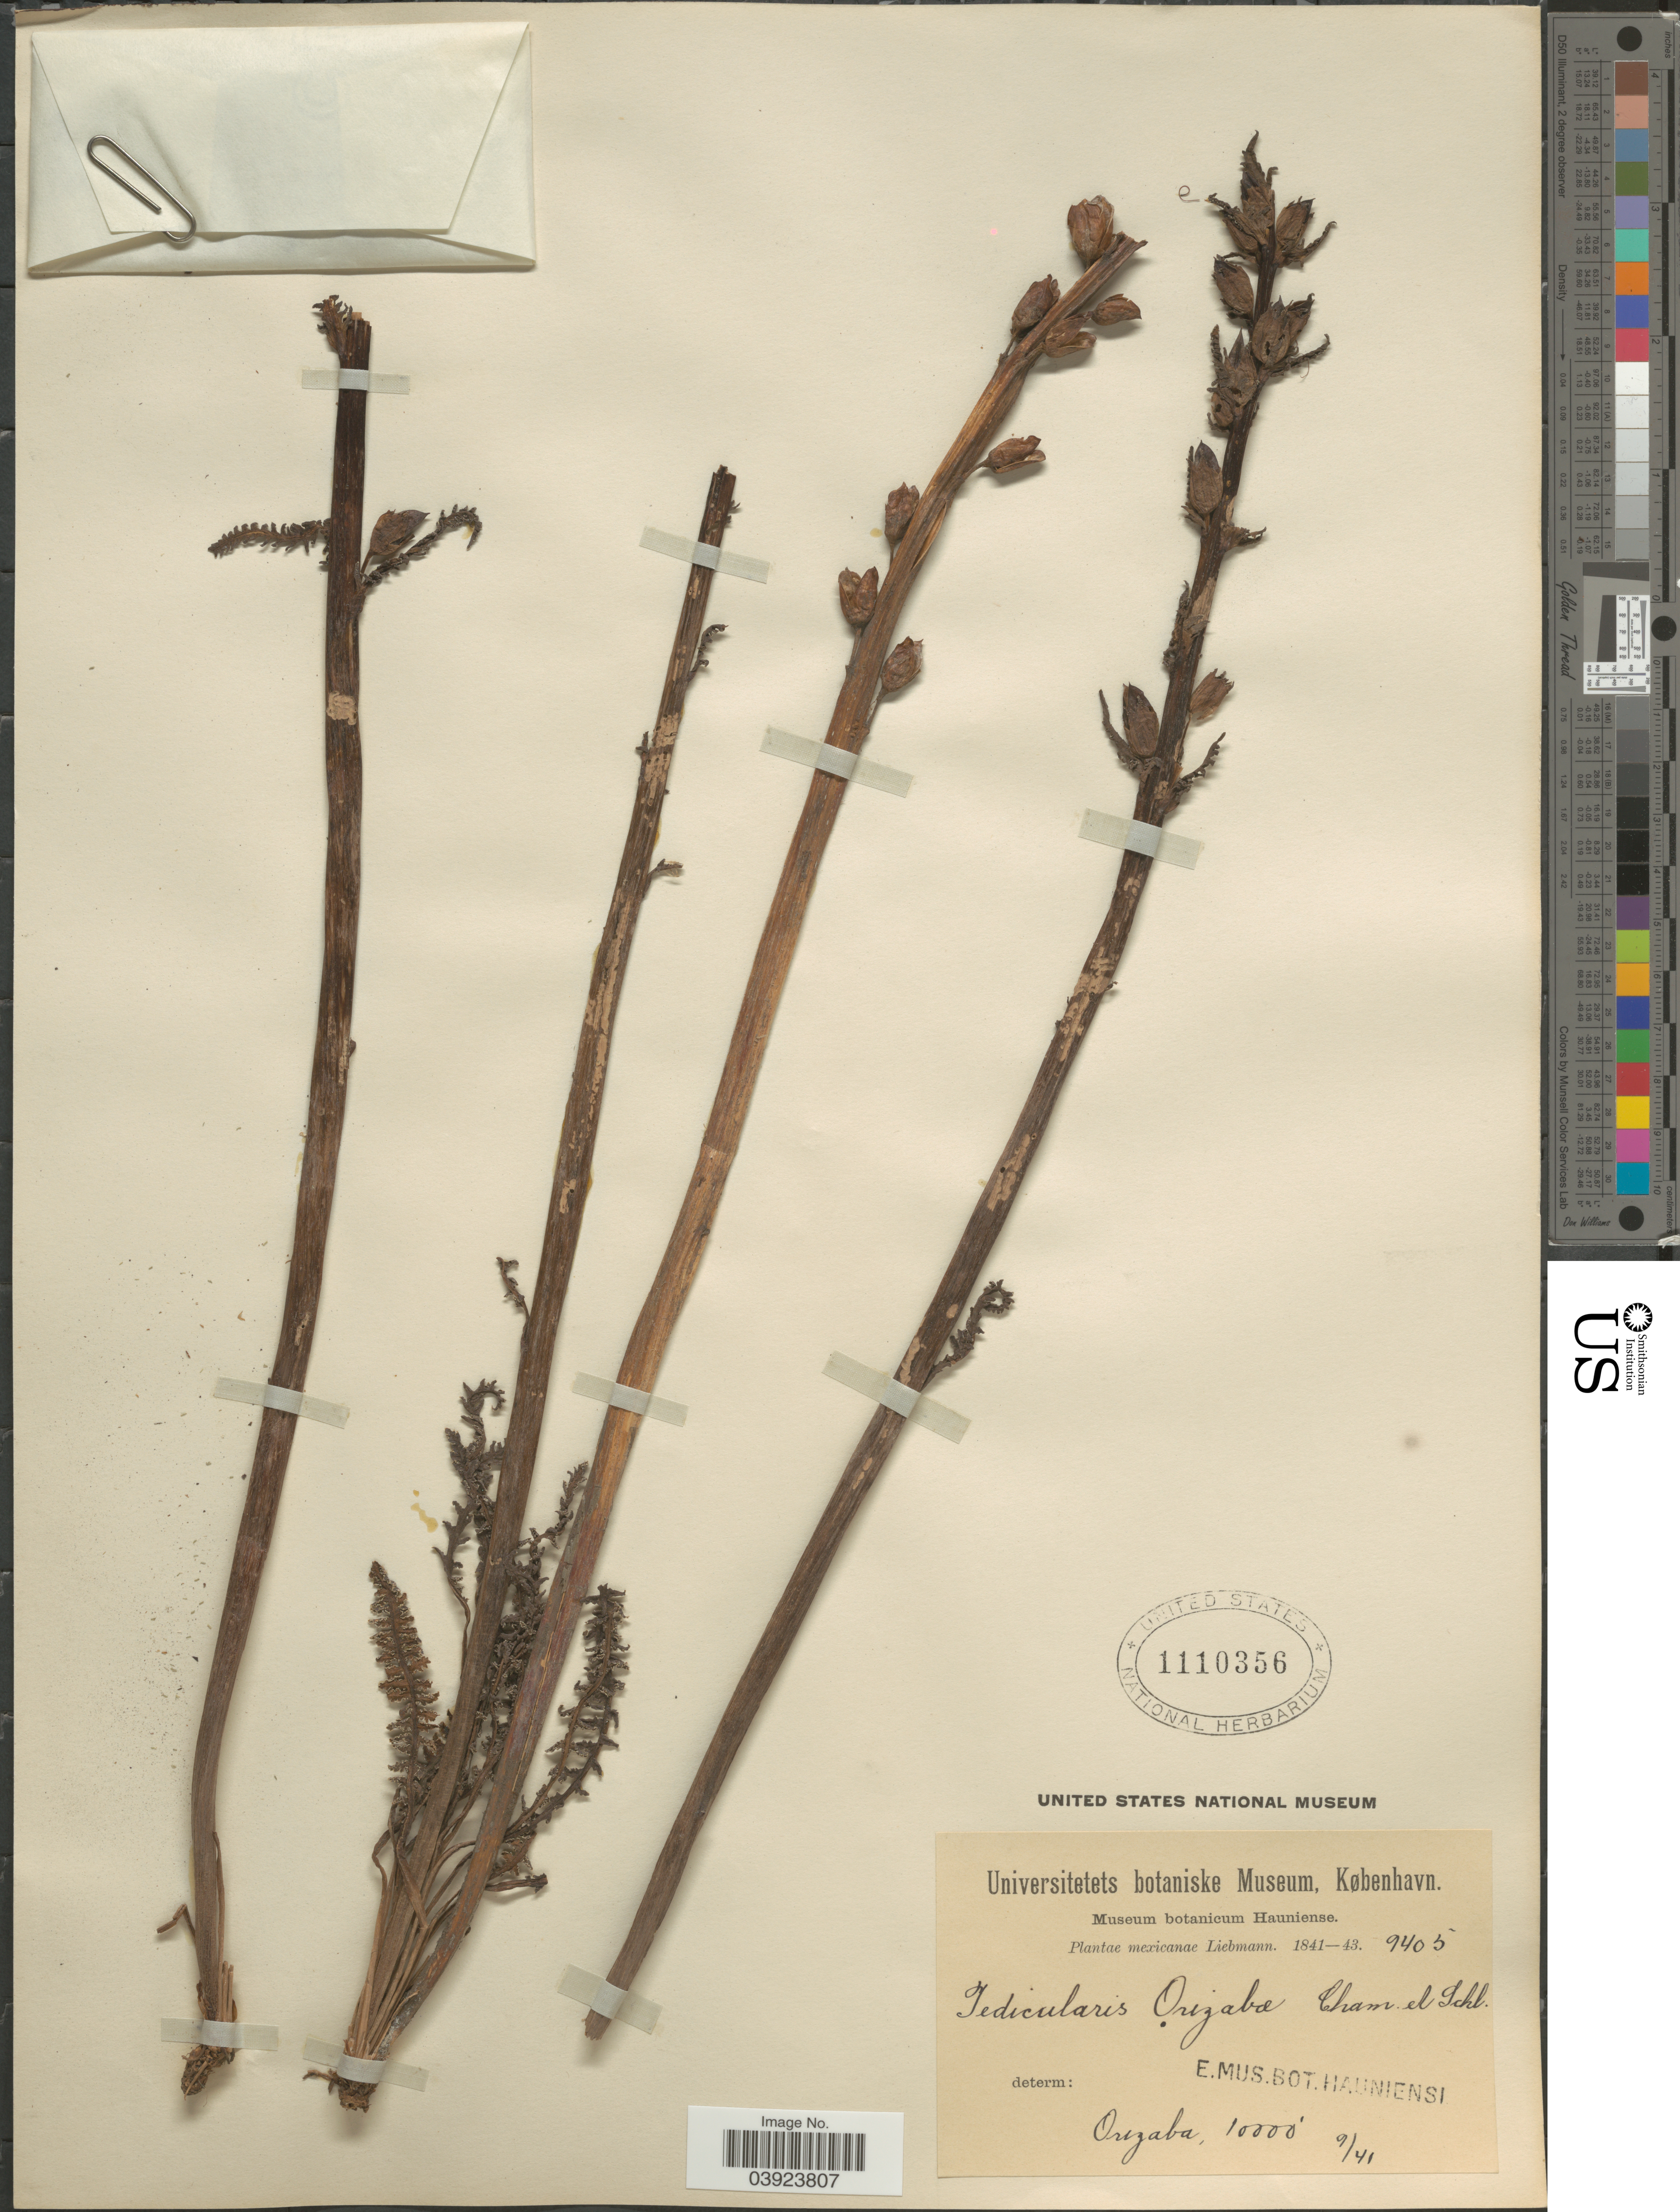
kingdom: Plantae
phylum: Tracheophyta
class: Magnoliopsida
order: Lamiales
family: Orobanchaceae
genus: Pedicularis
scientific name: Pedicularis orizabae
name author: Schltdl. & Cham.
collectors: Liebmann, --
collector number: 9405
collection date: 1841-09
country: Mexico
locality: Orizaba.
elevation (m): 3048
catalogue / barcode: US 1110356